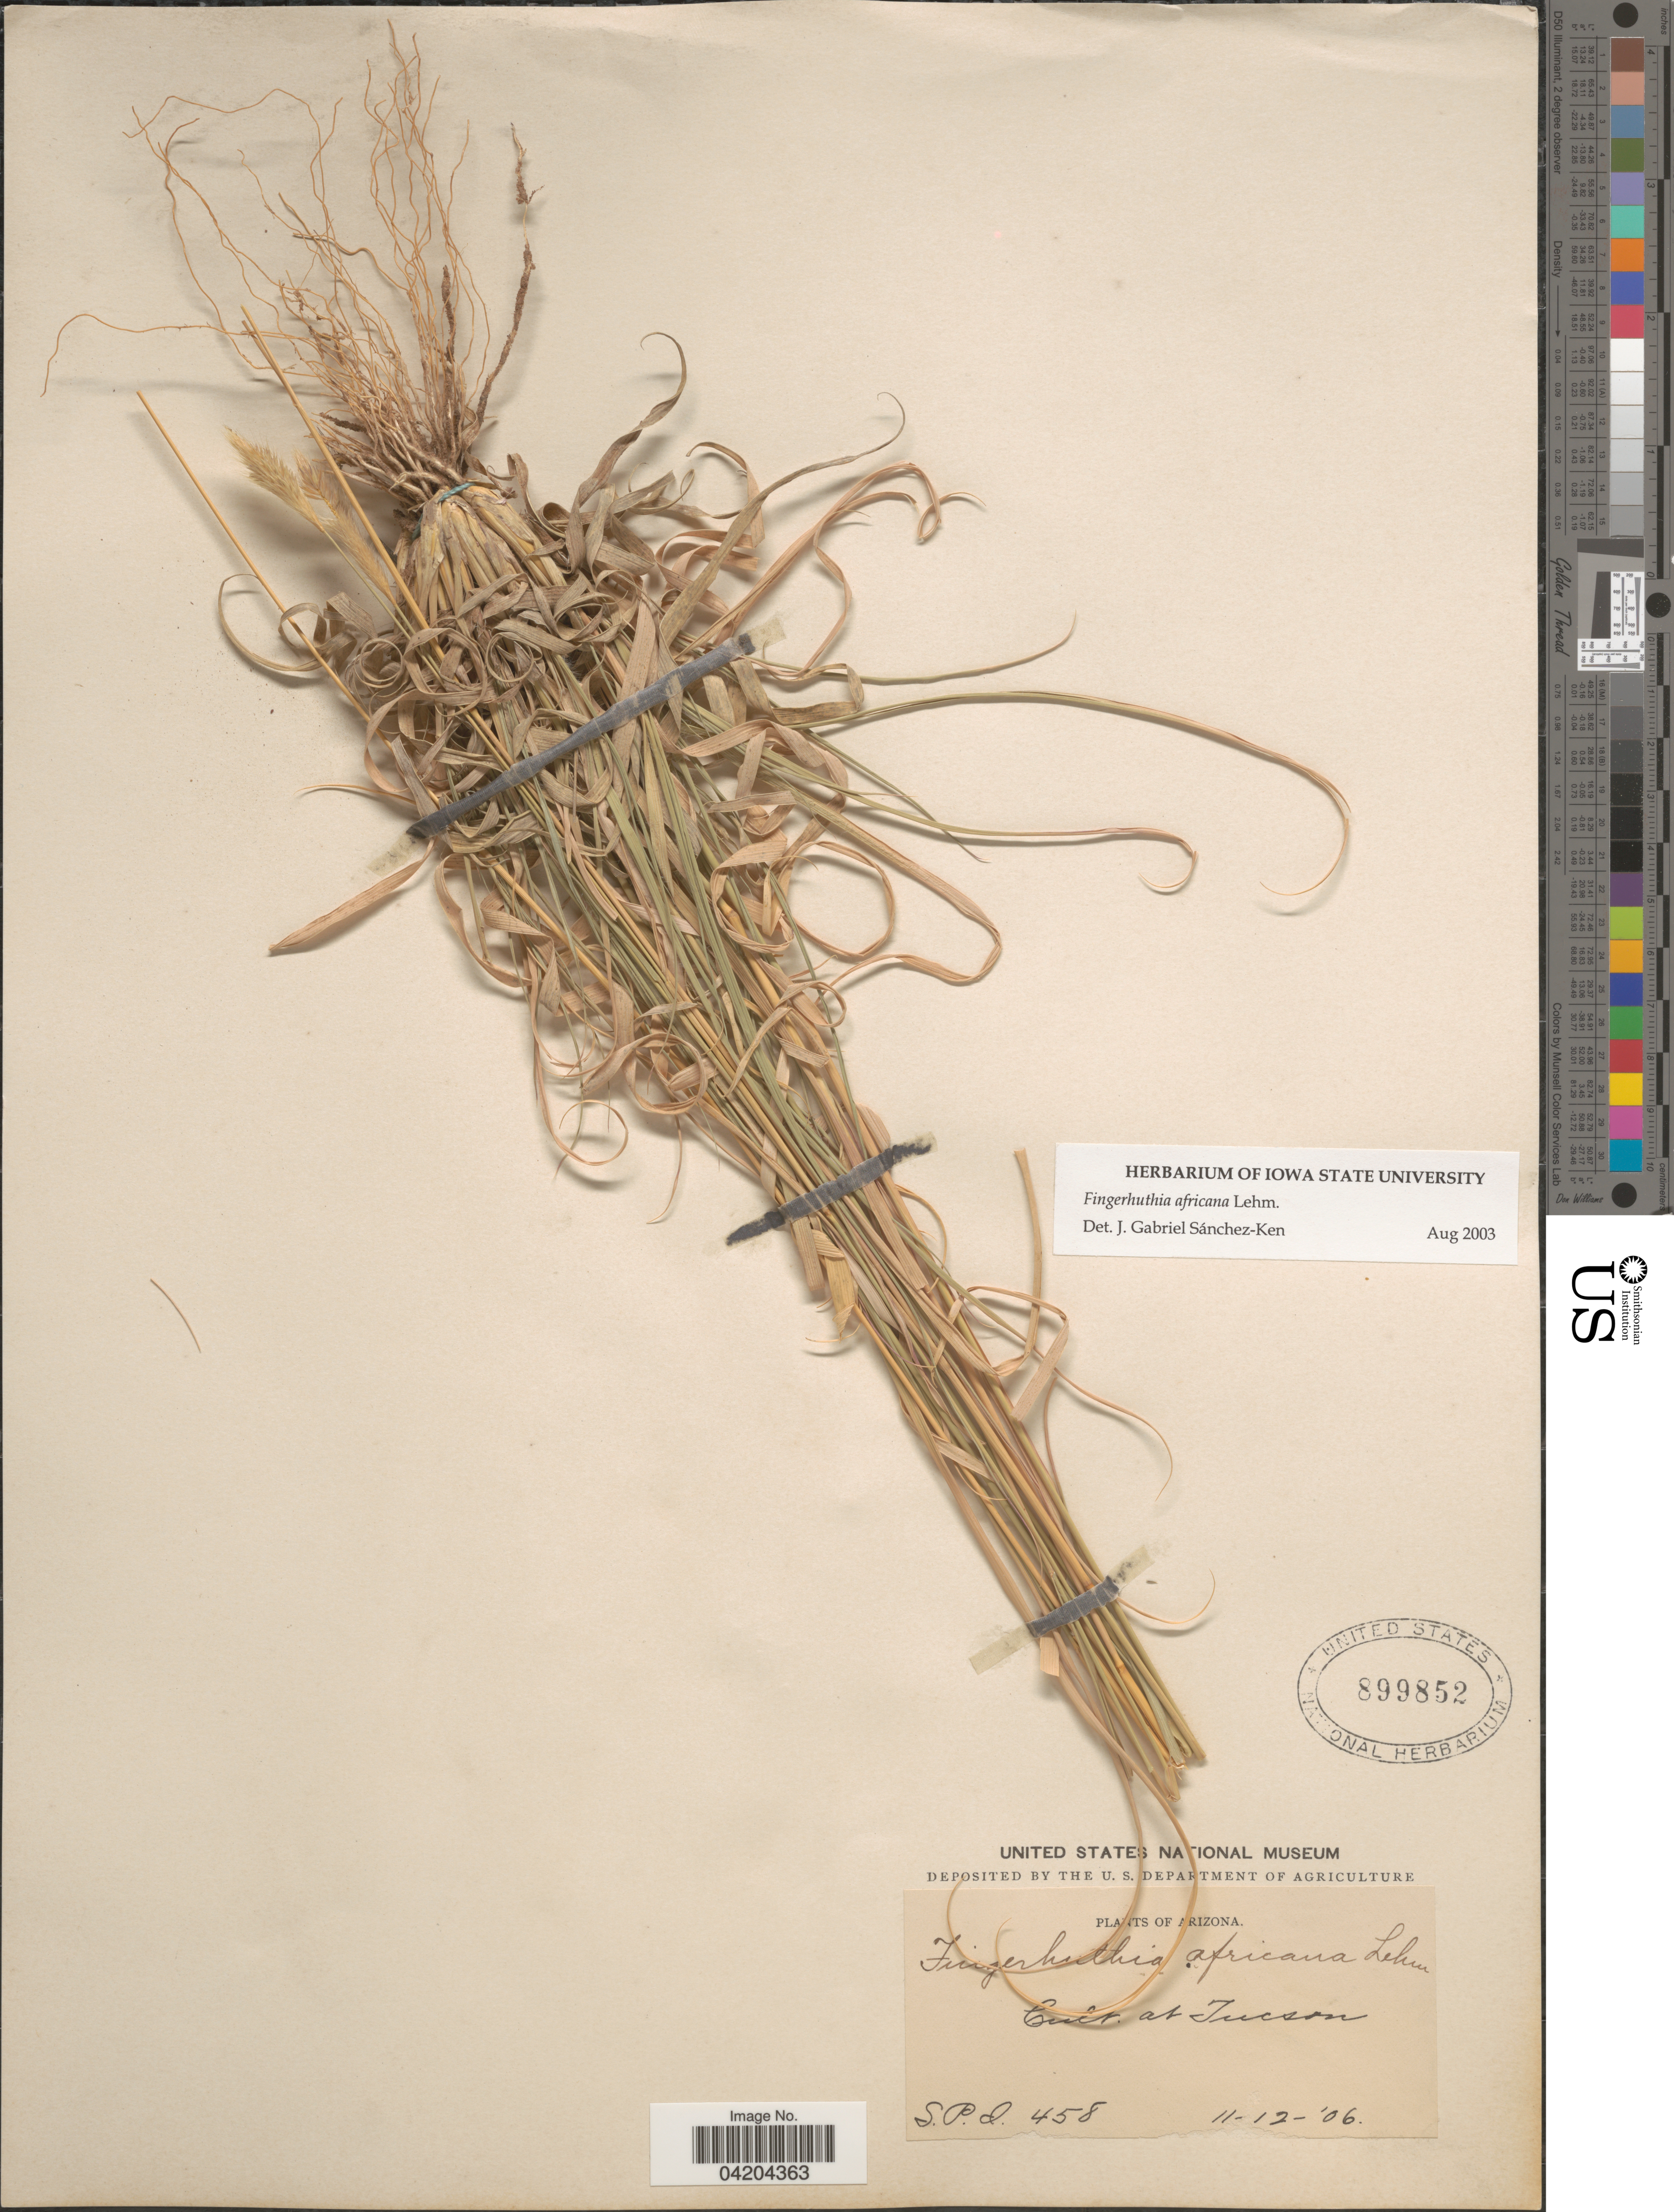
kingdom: Plantae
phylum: Tracheophyta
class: Liliopsida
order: Poales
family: Poaceae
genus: Fingerhuthia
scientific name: Fingerhuthia africana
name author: Nees ex Lehm.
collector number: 458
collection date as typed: Transcribed d/m/y: 12/11/6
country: United States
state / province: Arizona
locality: At Tucson.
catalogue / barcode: US 899852